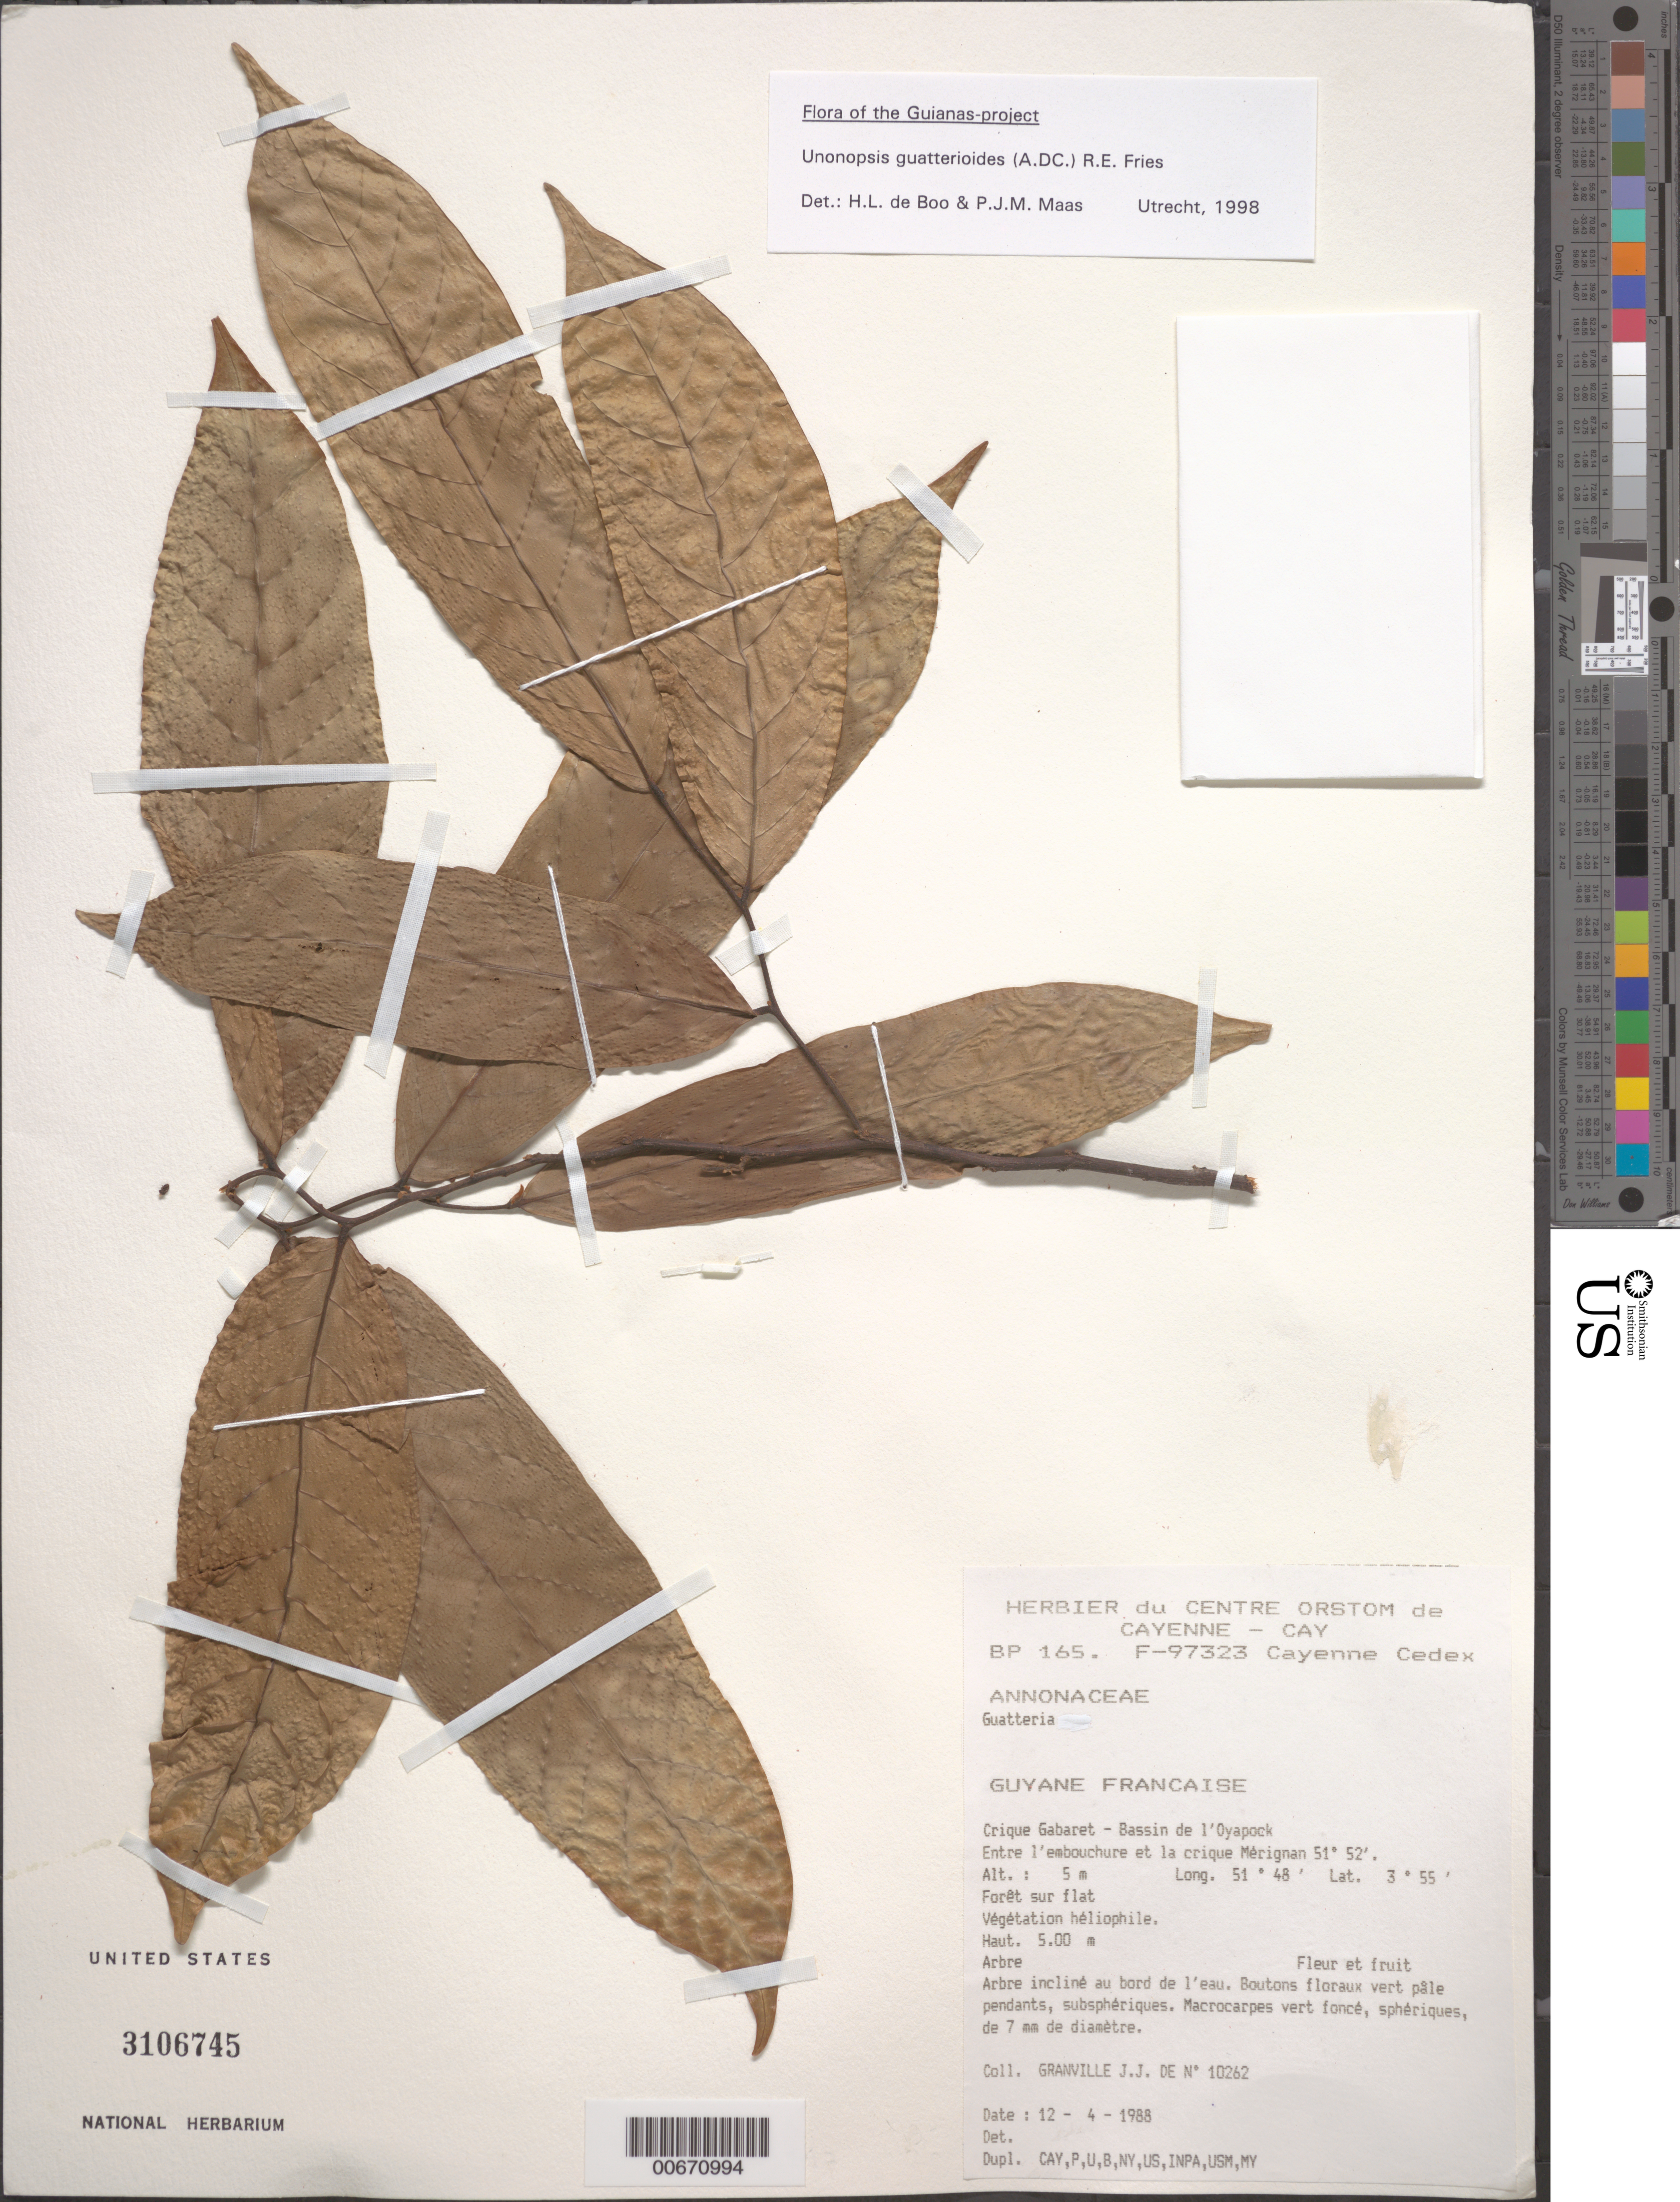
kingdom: Plantae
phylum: Tracheophyta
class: Magnoliopsida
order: Magnoliales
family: Annonaceae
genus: Unonopsis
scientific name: Unonopsis guatterioides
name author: (A. DC.) R.E. Fr.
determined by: de Boo, H. L.; Maas, P. J.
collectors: J.-J. de Granville et al.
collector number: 10262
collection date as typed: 12-Apr-88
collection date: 1988-04-12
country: French Guiana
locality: Crique Gabaret, Bassin de l'Oyapock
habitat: Forêt sur flat, végétation héliophile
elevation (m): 5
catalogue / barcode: US 3106745